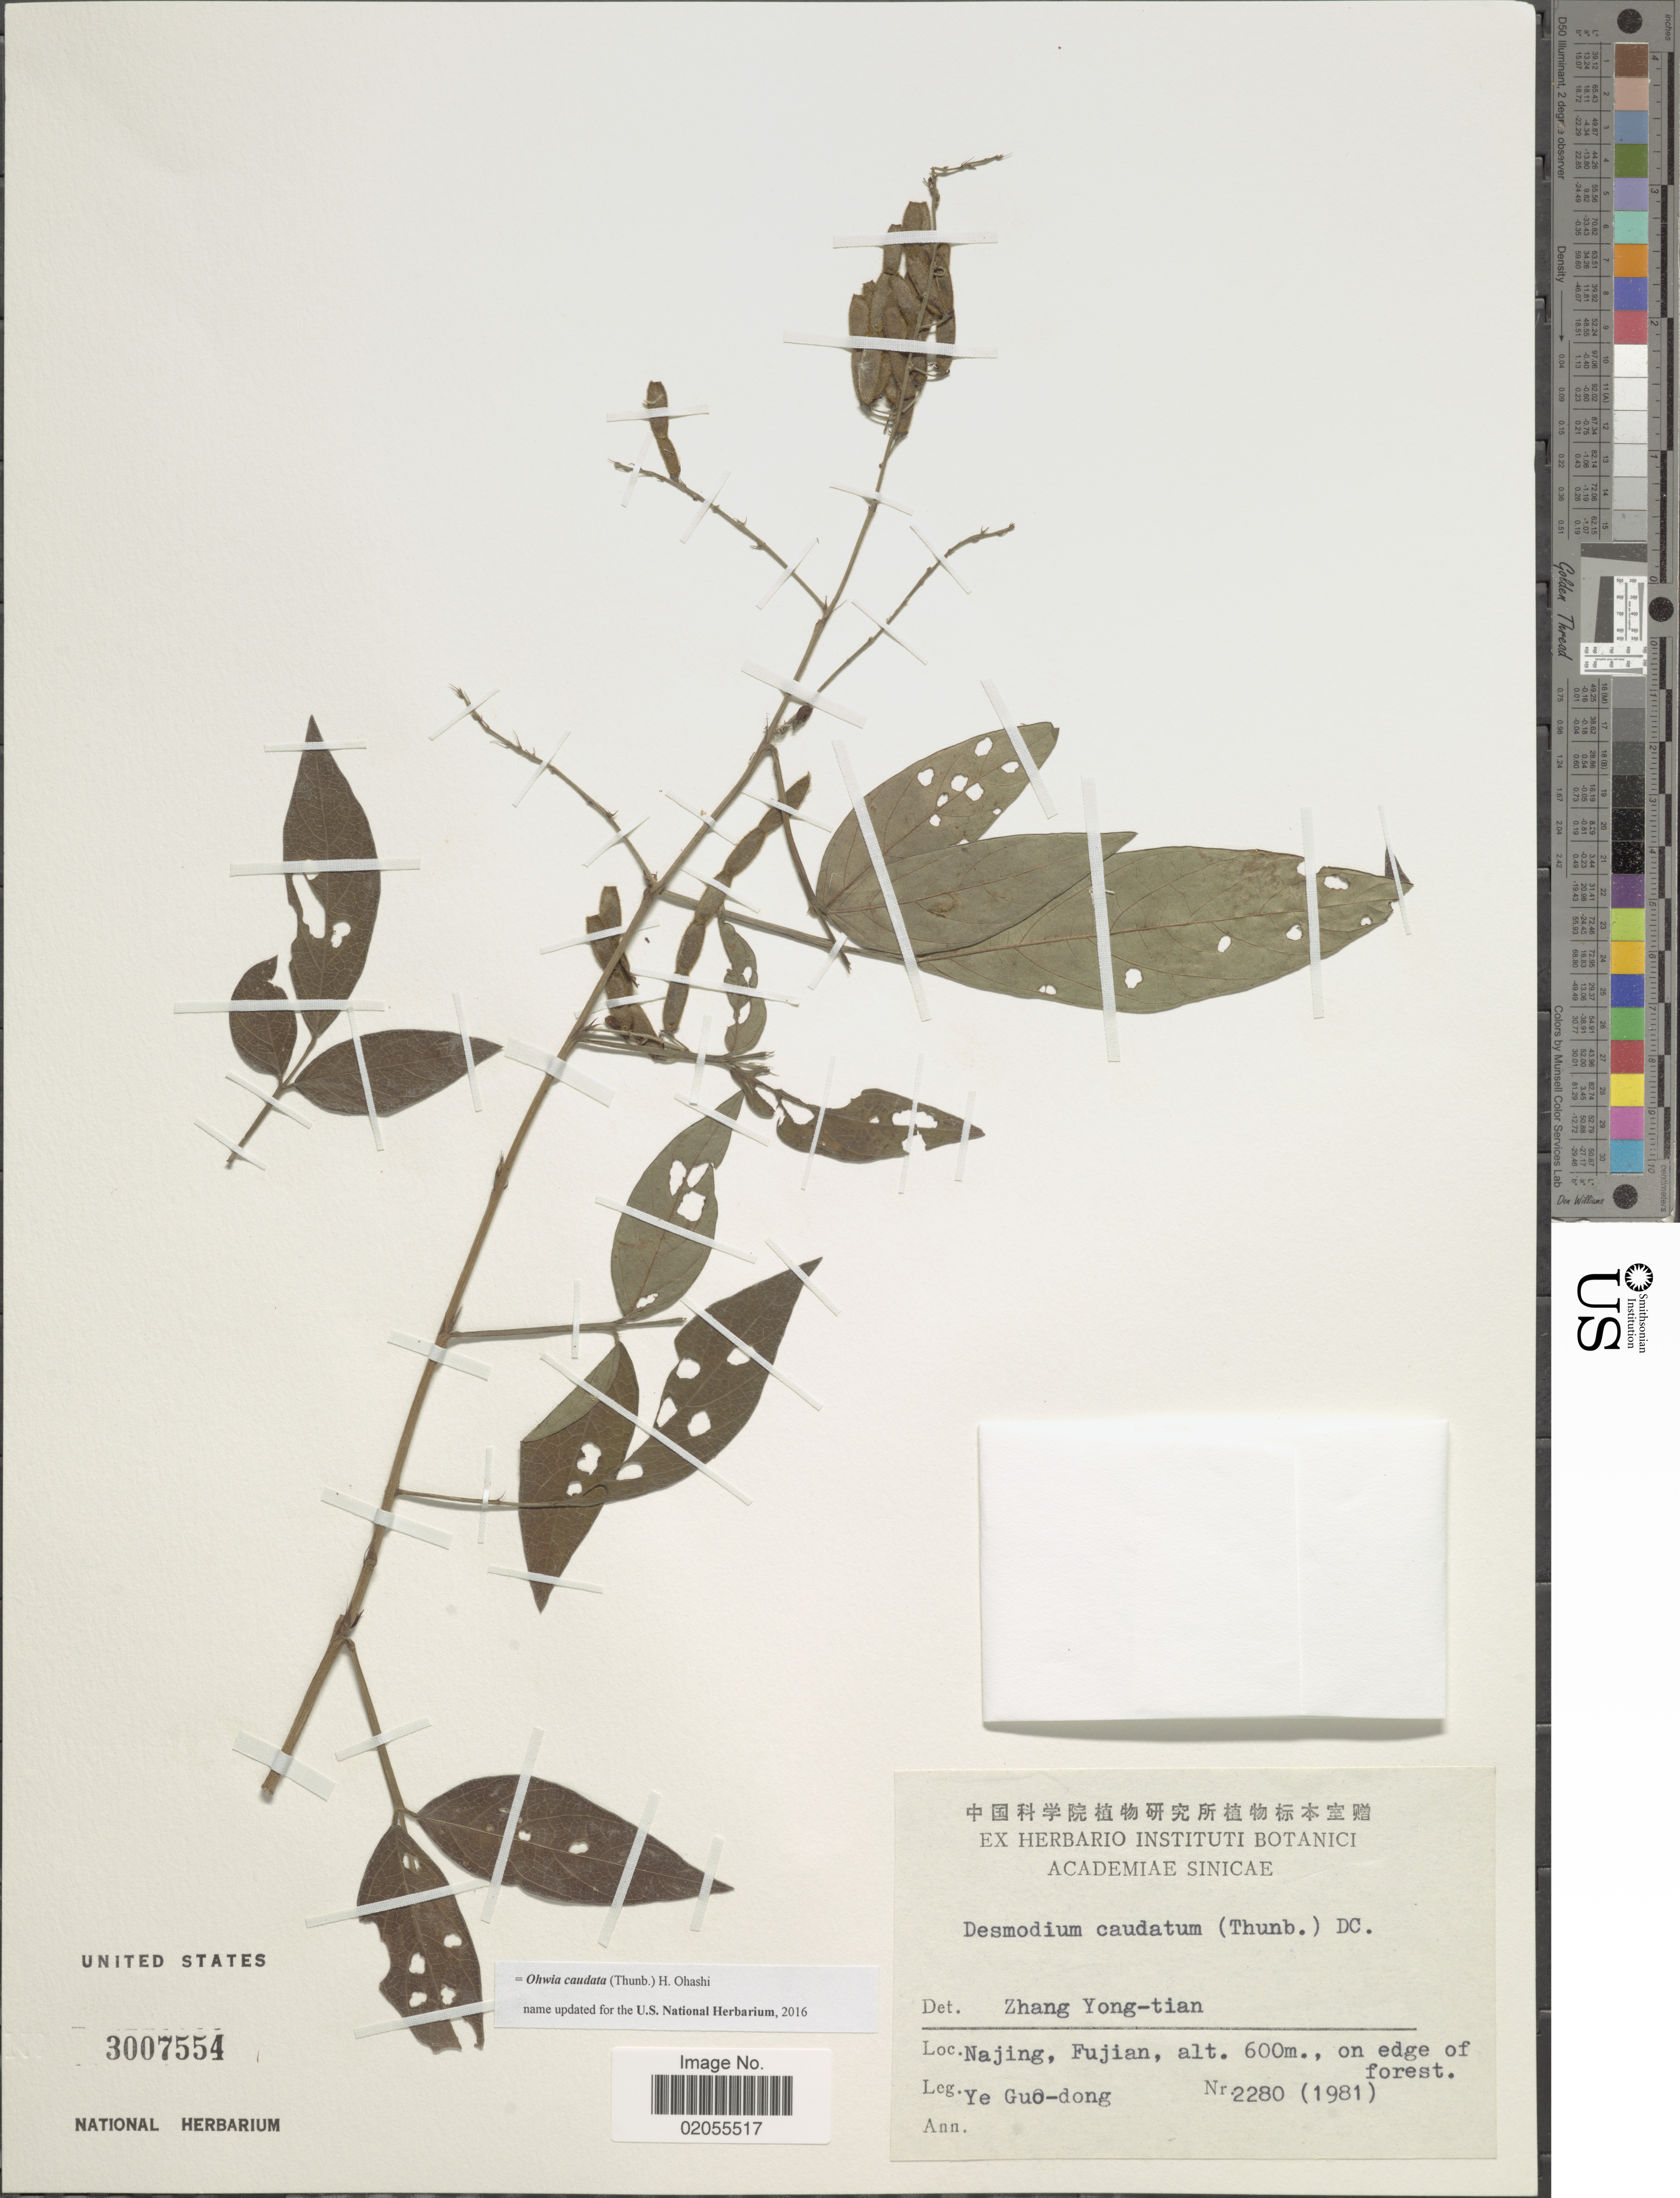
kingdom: Plantae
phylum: Tracheophyta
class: Magnoliopsida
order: Fabales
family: Fabaceae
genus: Ohwia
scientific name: Ohwia caudata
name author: (Thunb.) H. Ohashi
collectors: Ye Guo-Dong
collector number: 2280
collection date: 1981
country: China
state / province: Fujian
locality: Najing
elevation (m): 600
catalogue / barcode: US 3007554